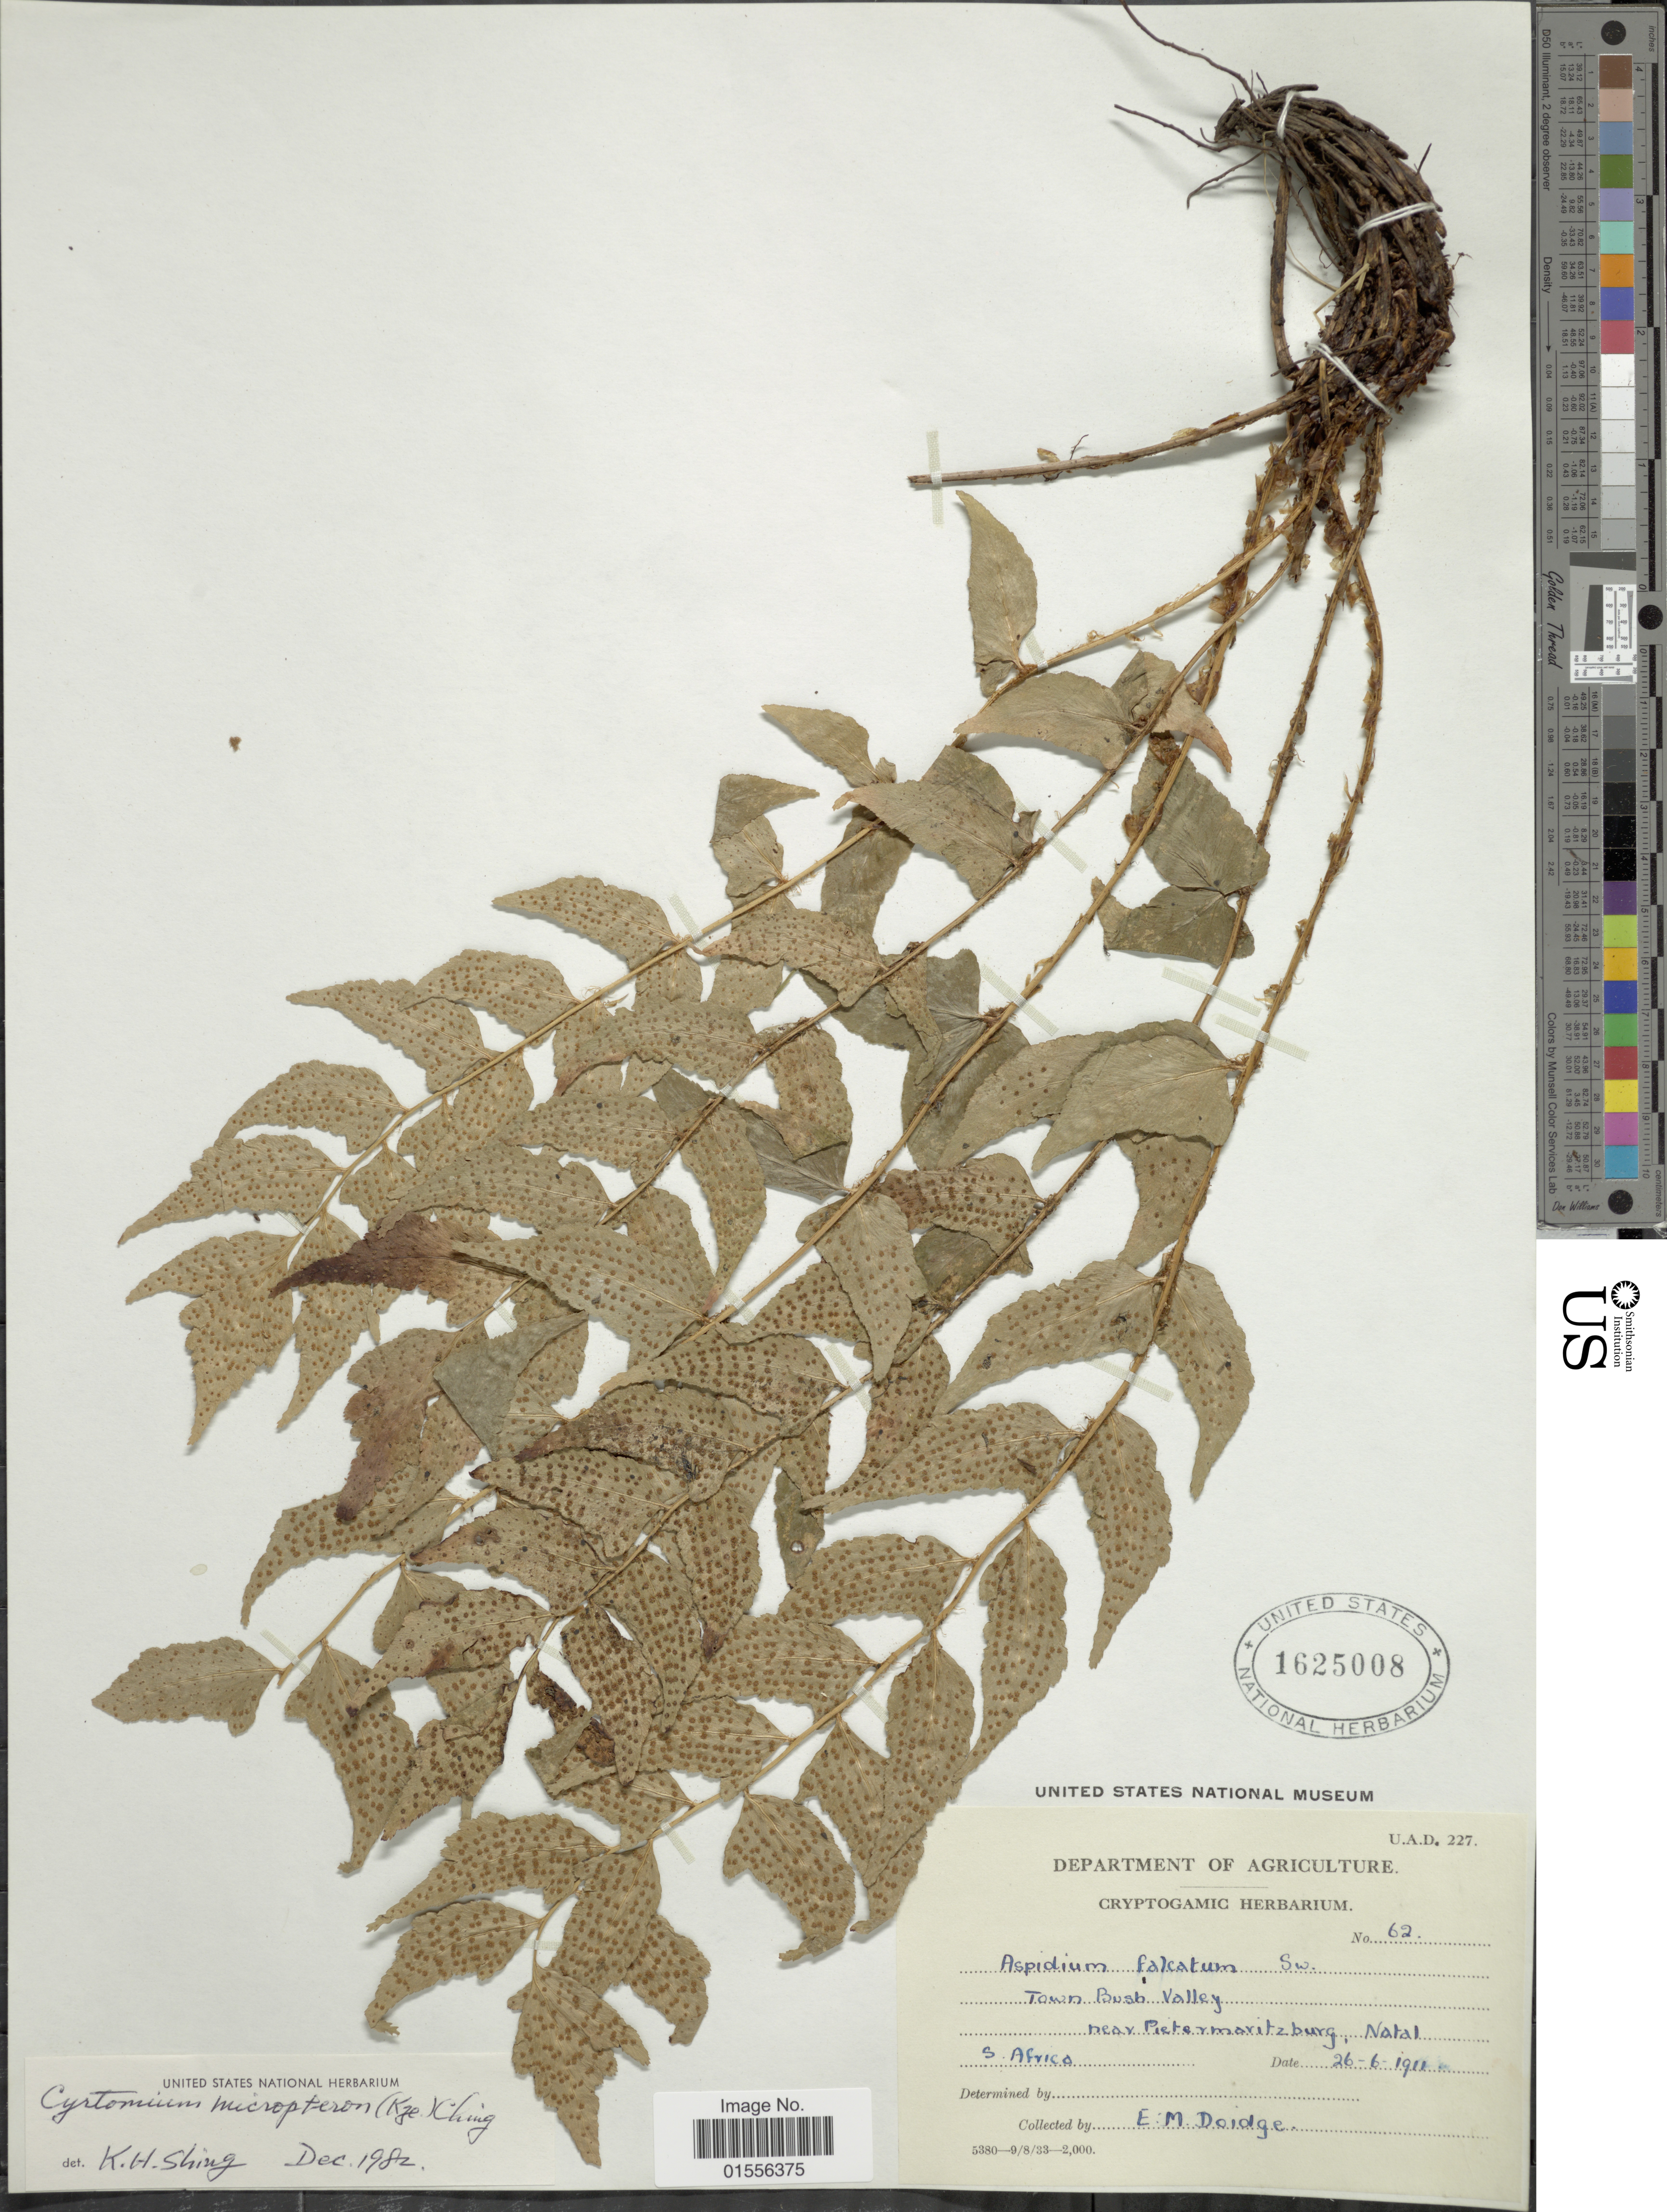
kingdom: Plantae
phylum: Tracheophyta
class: Polypodiopsida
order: Polypodiales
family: Dryopteridaceae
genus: Cyrtomium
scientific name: Cyrtomium micropterum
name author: (Kunze) Ching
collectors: E. Doidge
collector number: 62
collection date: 1911-06-26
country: South Africa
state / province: KwaZulu-Natal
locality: Town Bush Valley near Pietermaritzburg, Natal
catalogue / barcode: US 1625008